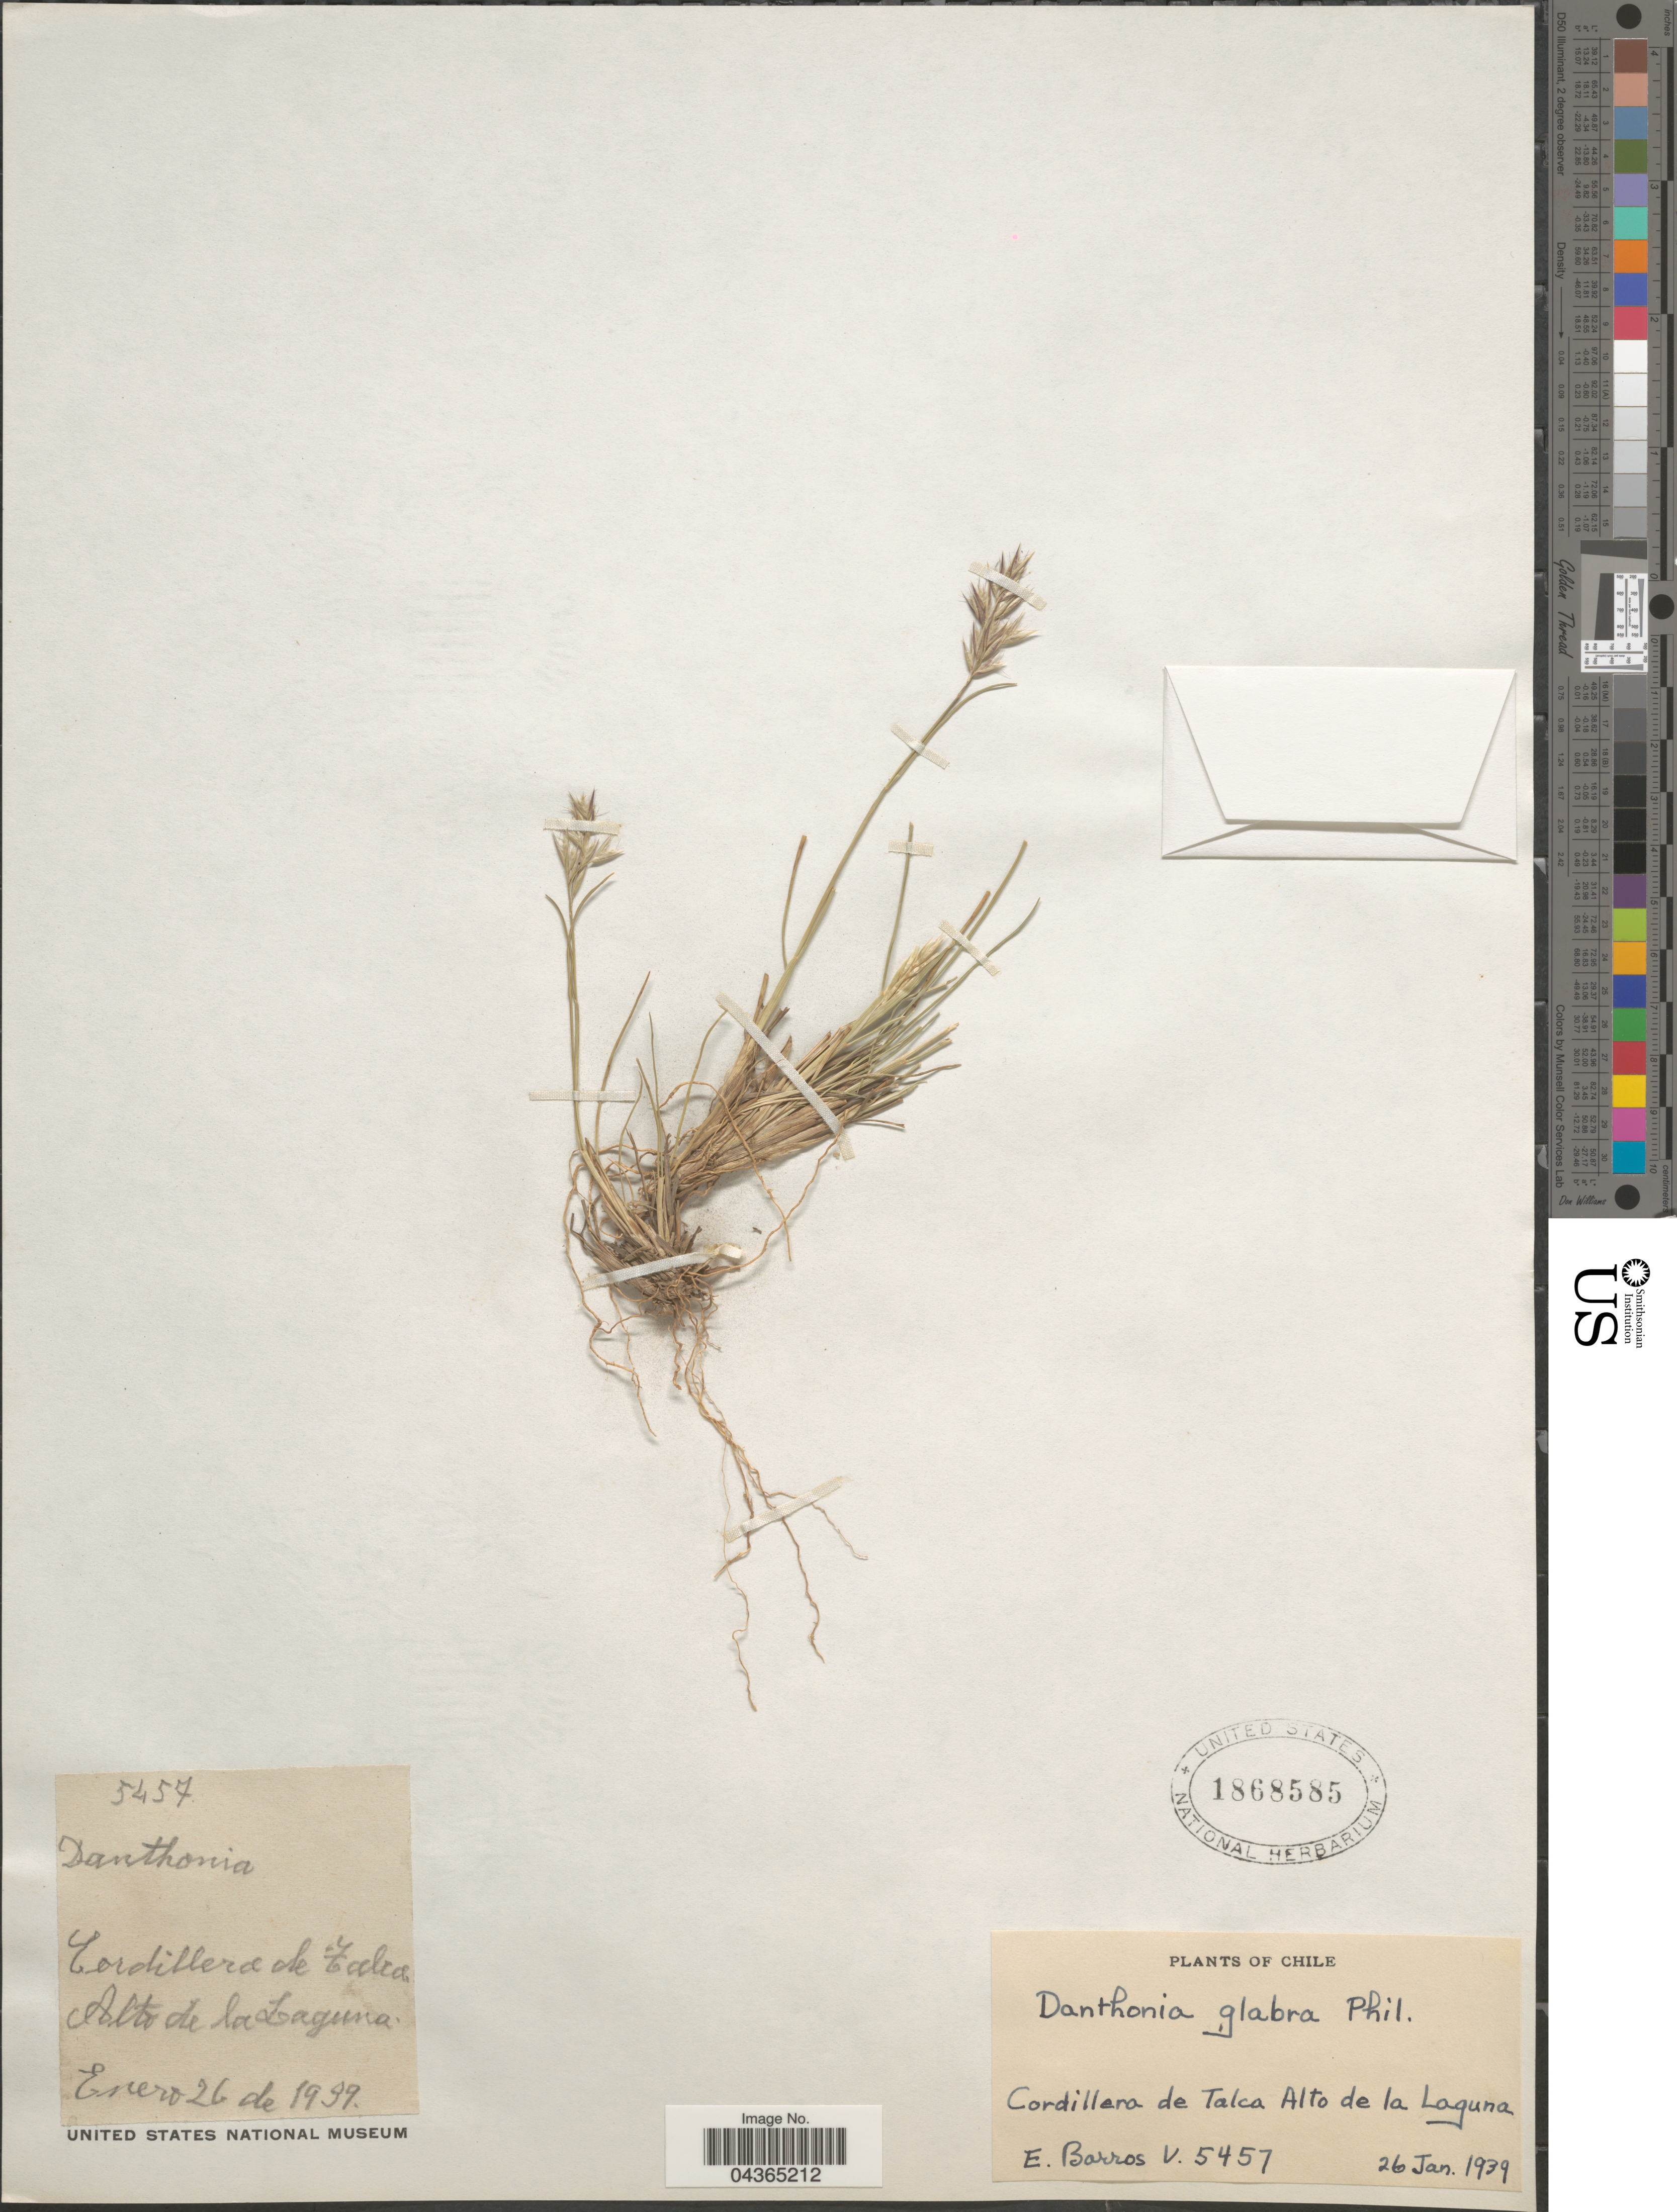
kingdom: Plantae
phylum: Tracheophyta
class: Liliopsida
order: Poales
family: Poaceae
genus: Rytidosperma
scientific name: Rytidosperma violaceum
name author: (É. Desv.) Nicora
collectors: E. Barros V.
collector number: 5457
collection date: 1939-01-26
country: Chile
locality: Cordillera de Talca. Alto de la Laguna.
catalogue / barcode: US 1868585